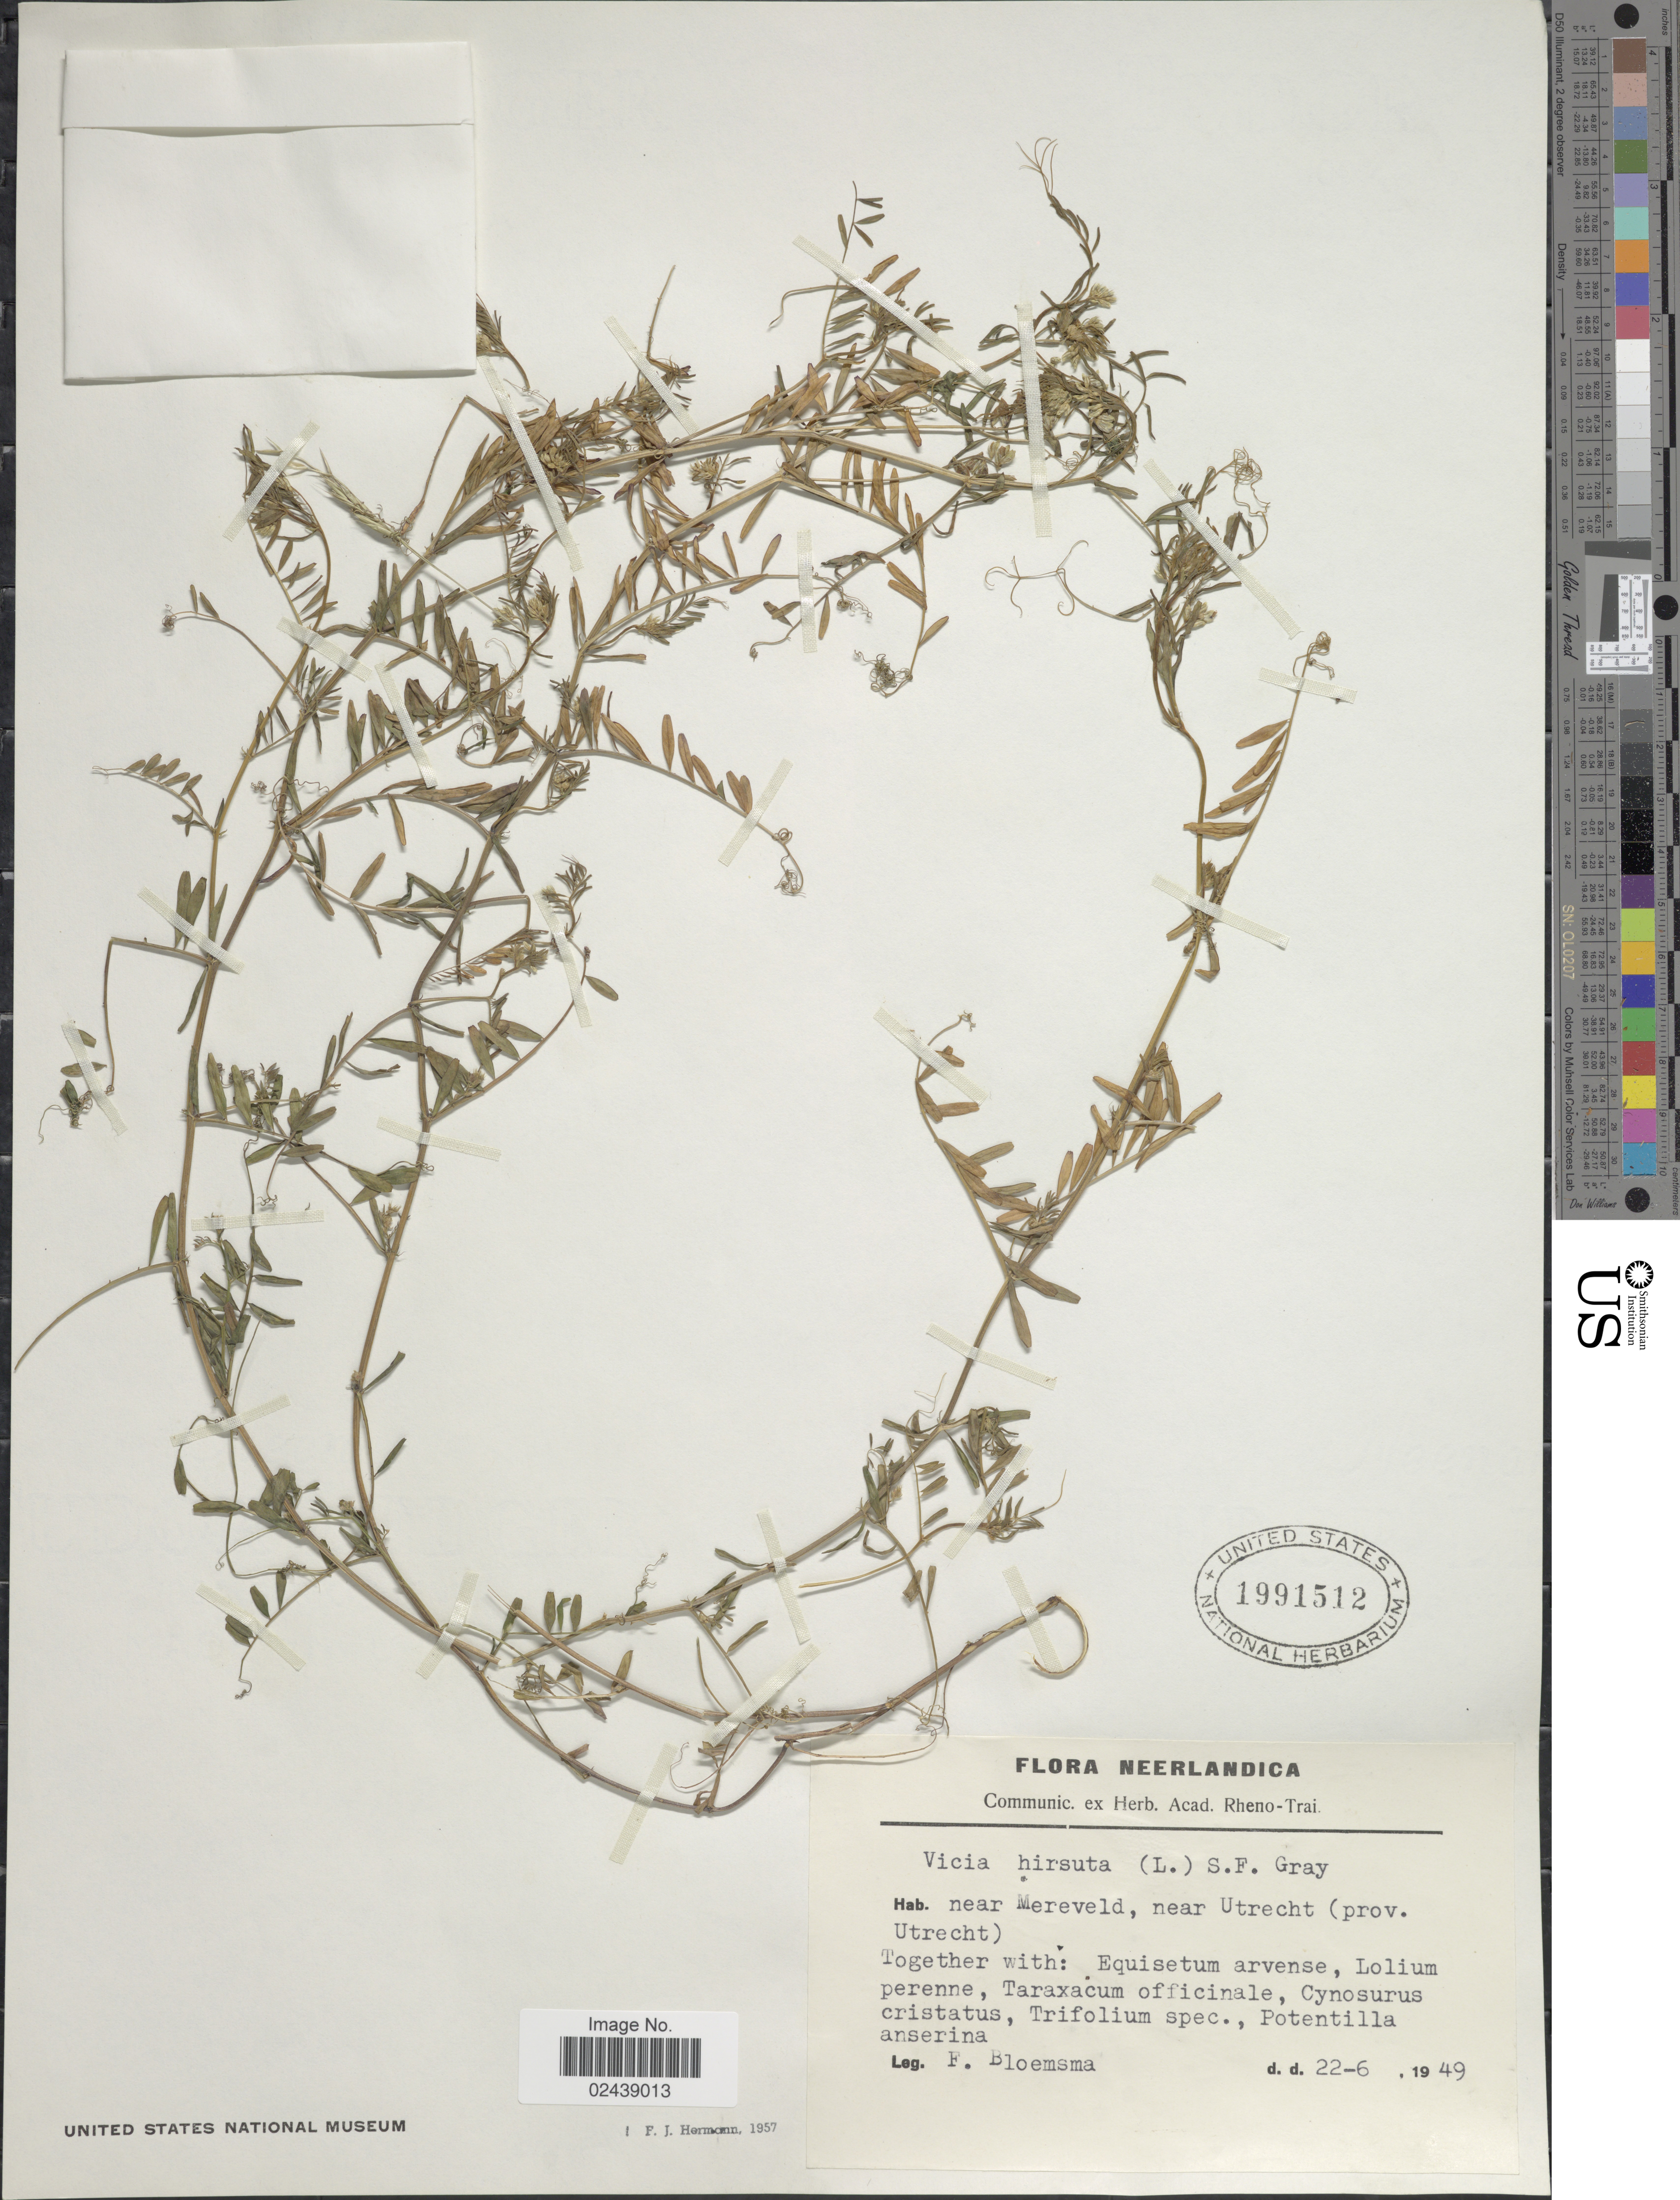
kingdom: Plantae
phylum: Tracheophyta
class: Magnoliopsida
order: Fabales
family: Fabaceae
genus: Vicia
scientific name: Vicia hirsuta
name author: (L.) A. Gray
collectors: F. Bloemsma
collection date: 1949-06-22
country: Netherlands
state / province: Utrecht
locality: Near Mereveld, near Utrecht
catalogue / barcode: US 1991512